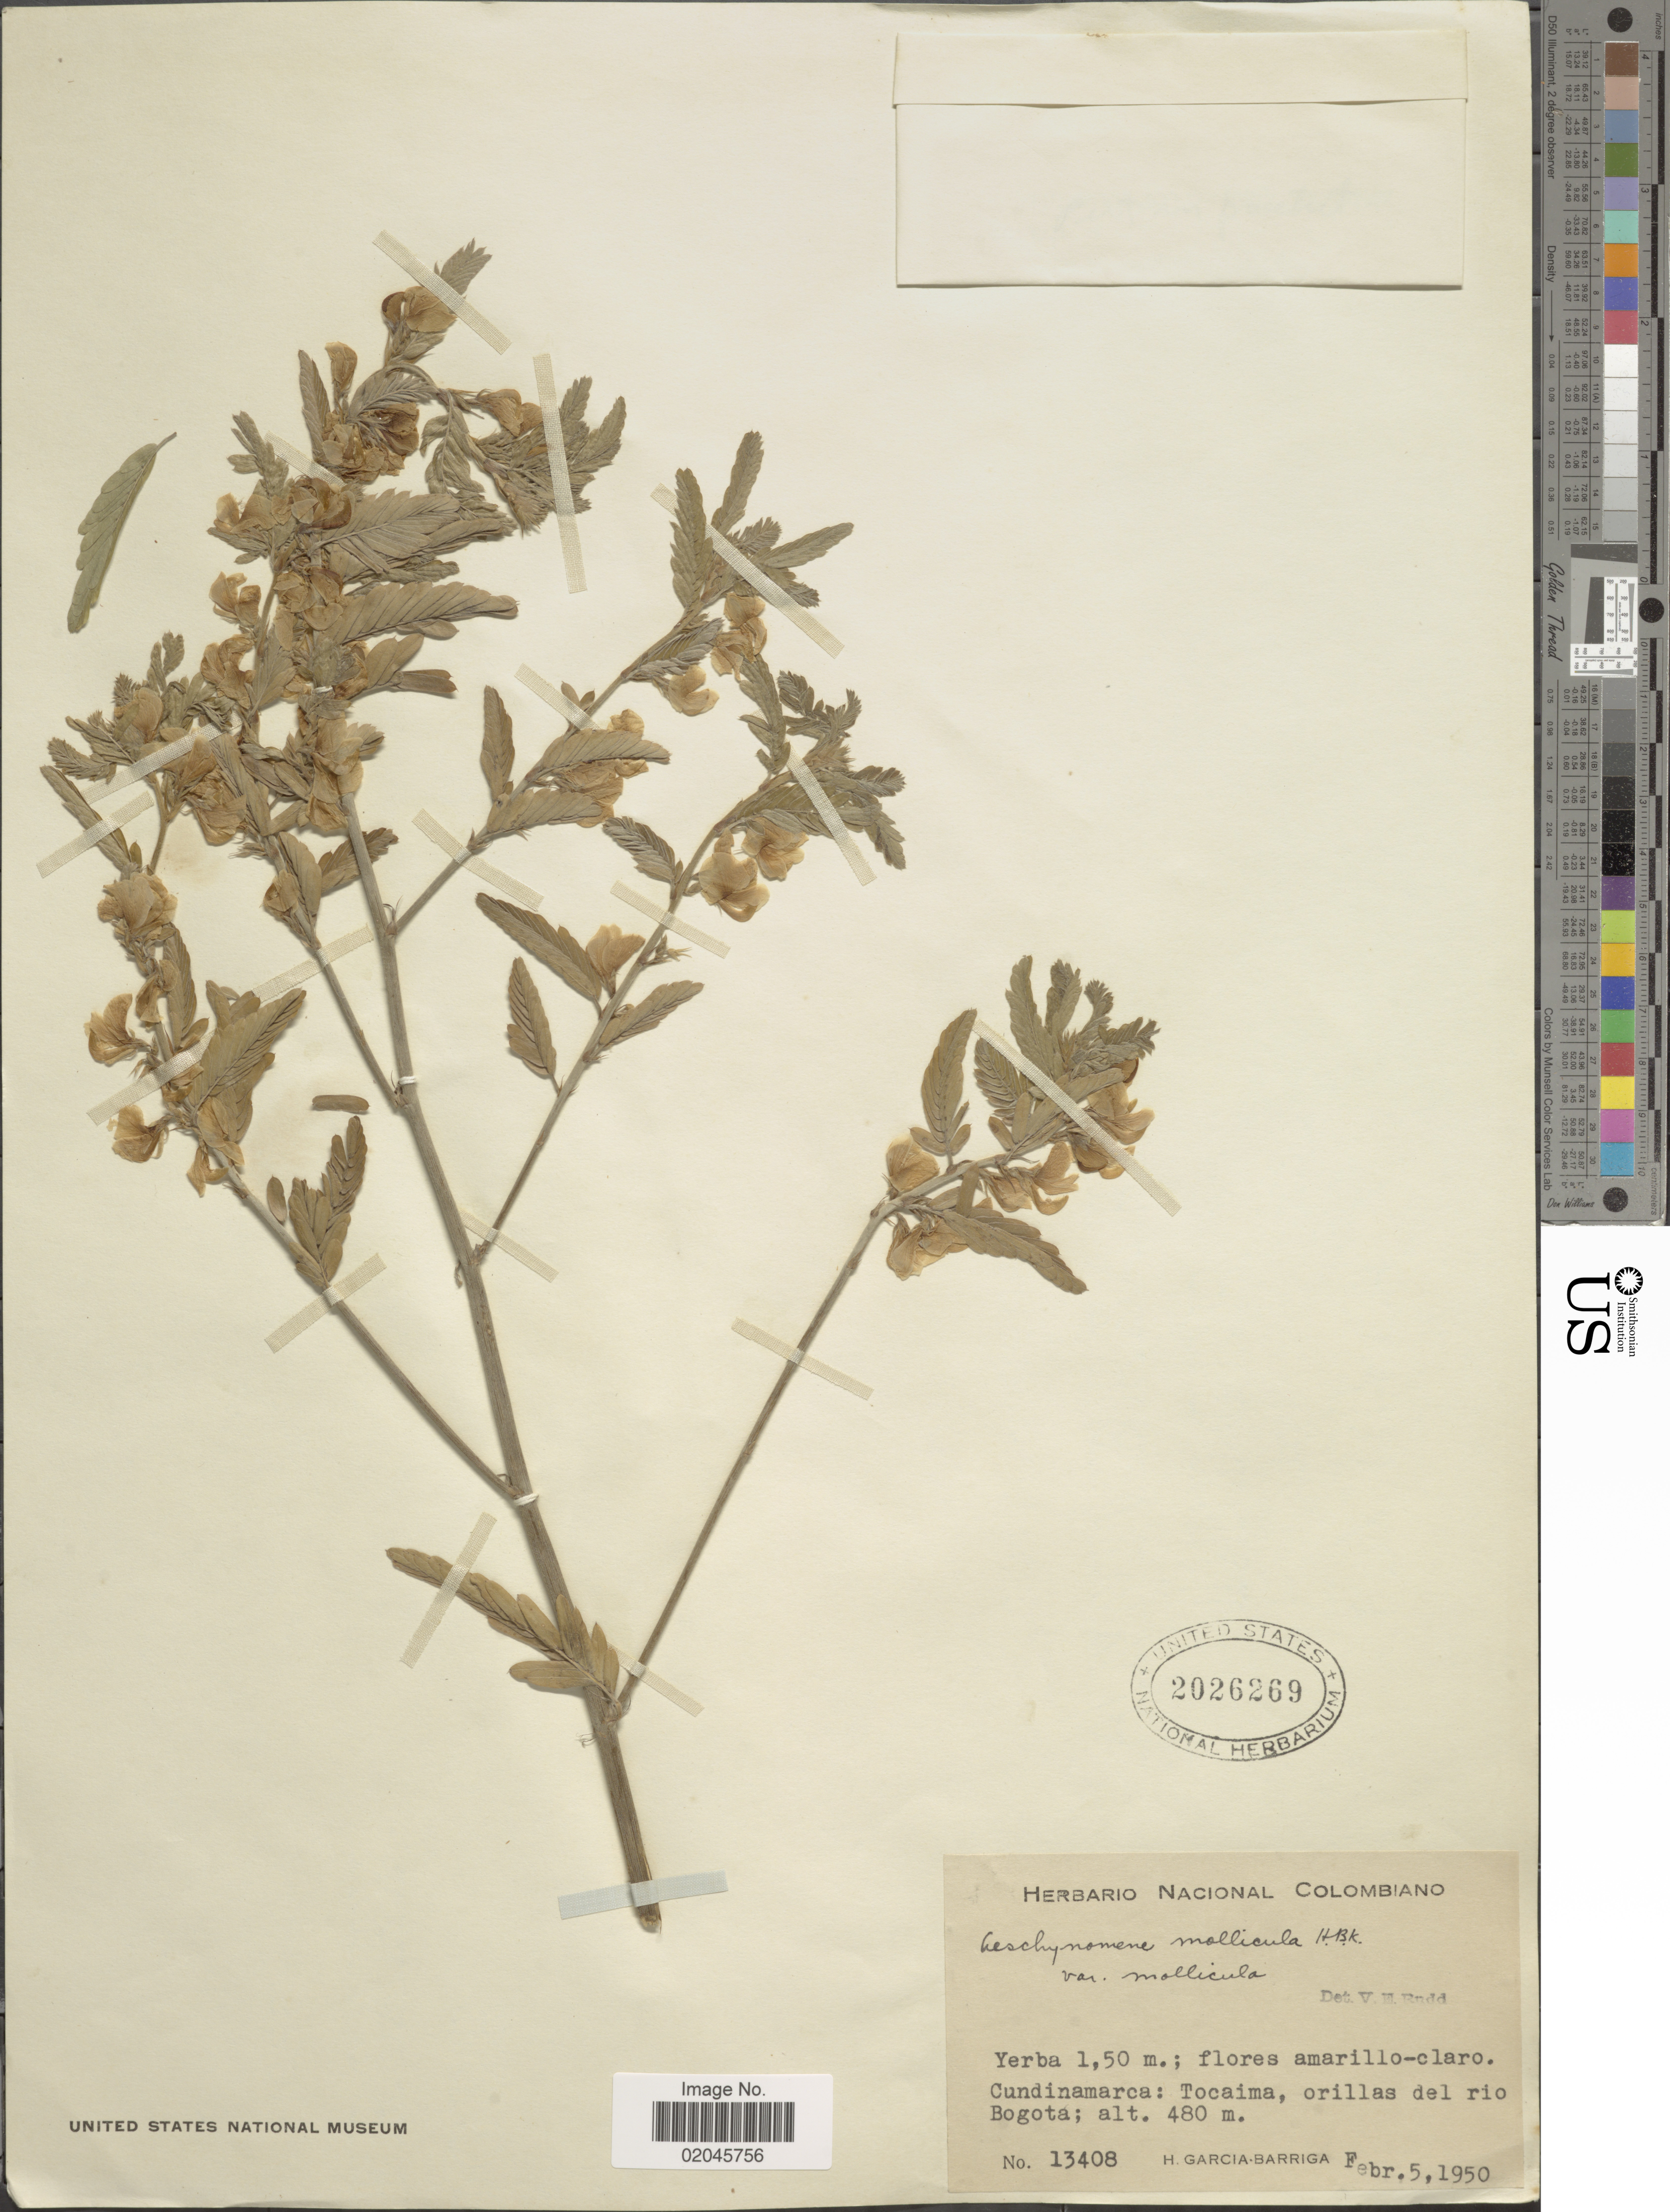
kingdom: Plantae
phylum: Tracheophyta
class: Magnoliopsida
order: Fabales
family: Fabaceae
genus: Aeschynomene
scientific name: Aeschynomene mollicula var. mollicula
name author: Kunth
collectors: H. García Barriga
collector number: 13408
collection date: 1950-02-05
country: Colombia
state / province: Cundinamarca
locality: Tocaima, orillas del rio Bogota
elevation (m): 480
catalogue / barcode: US 2026269